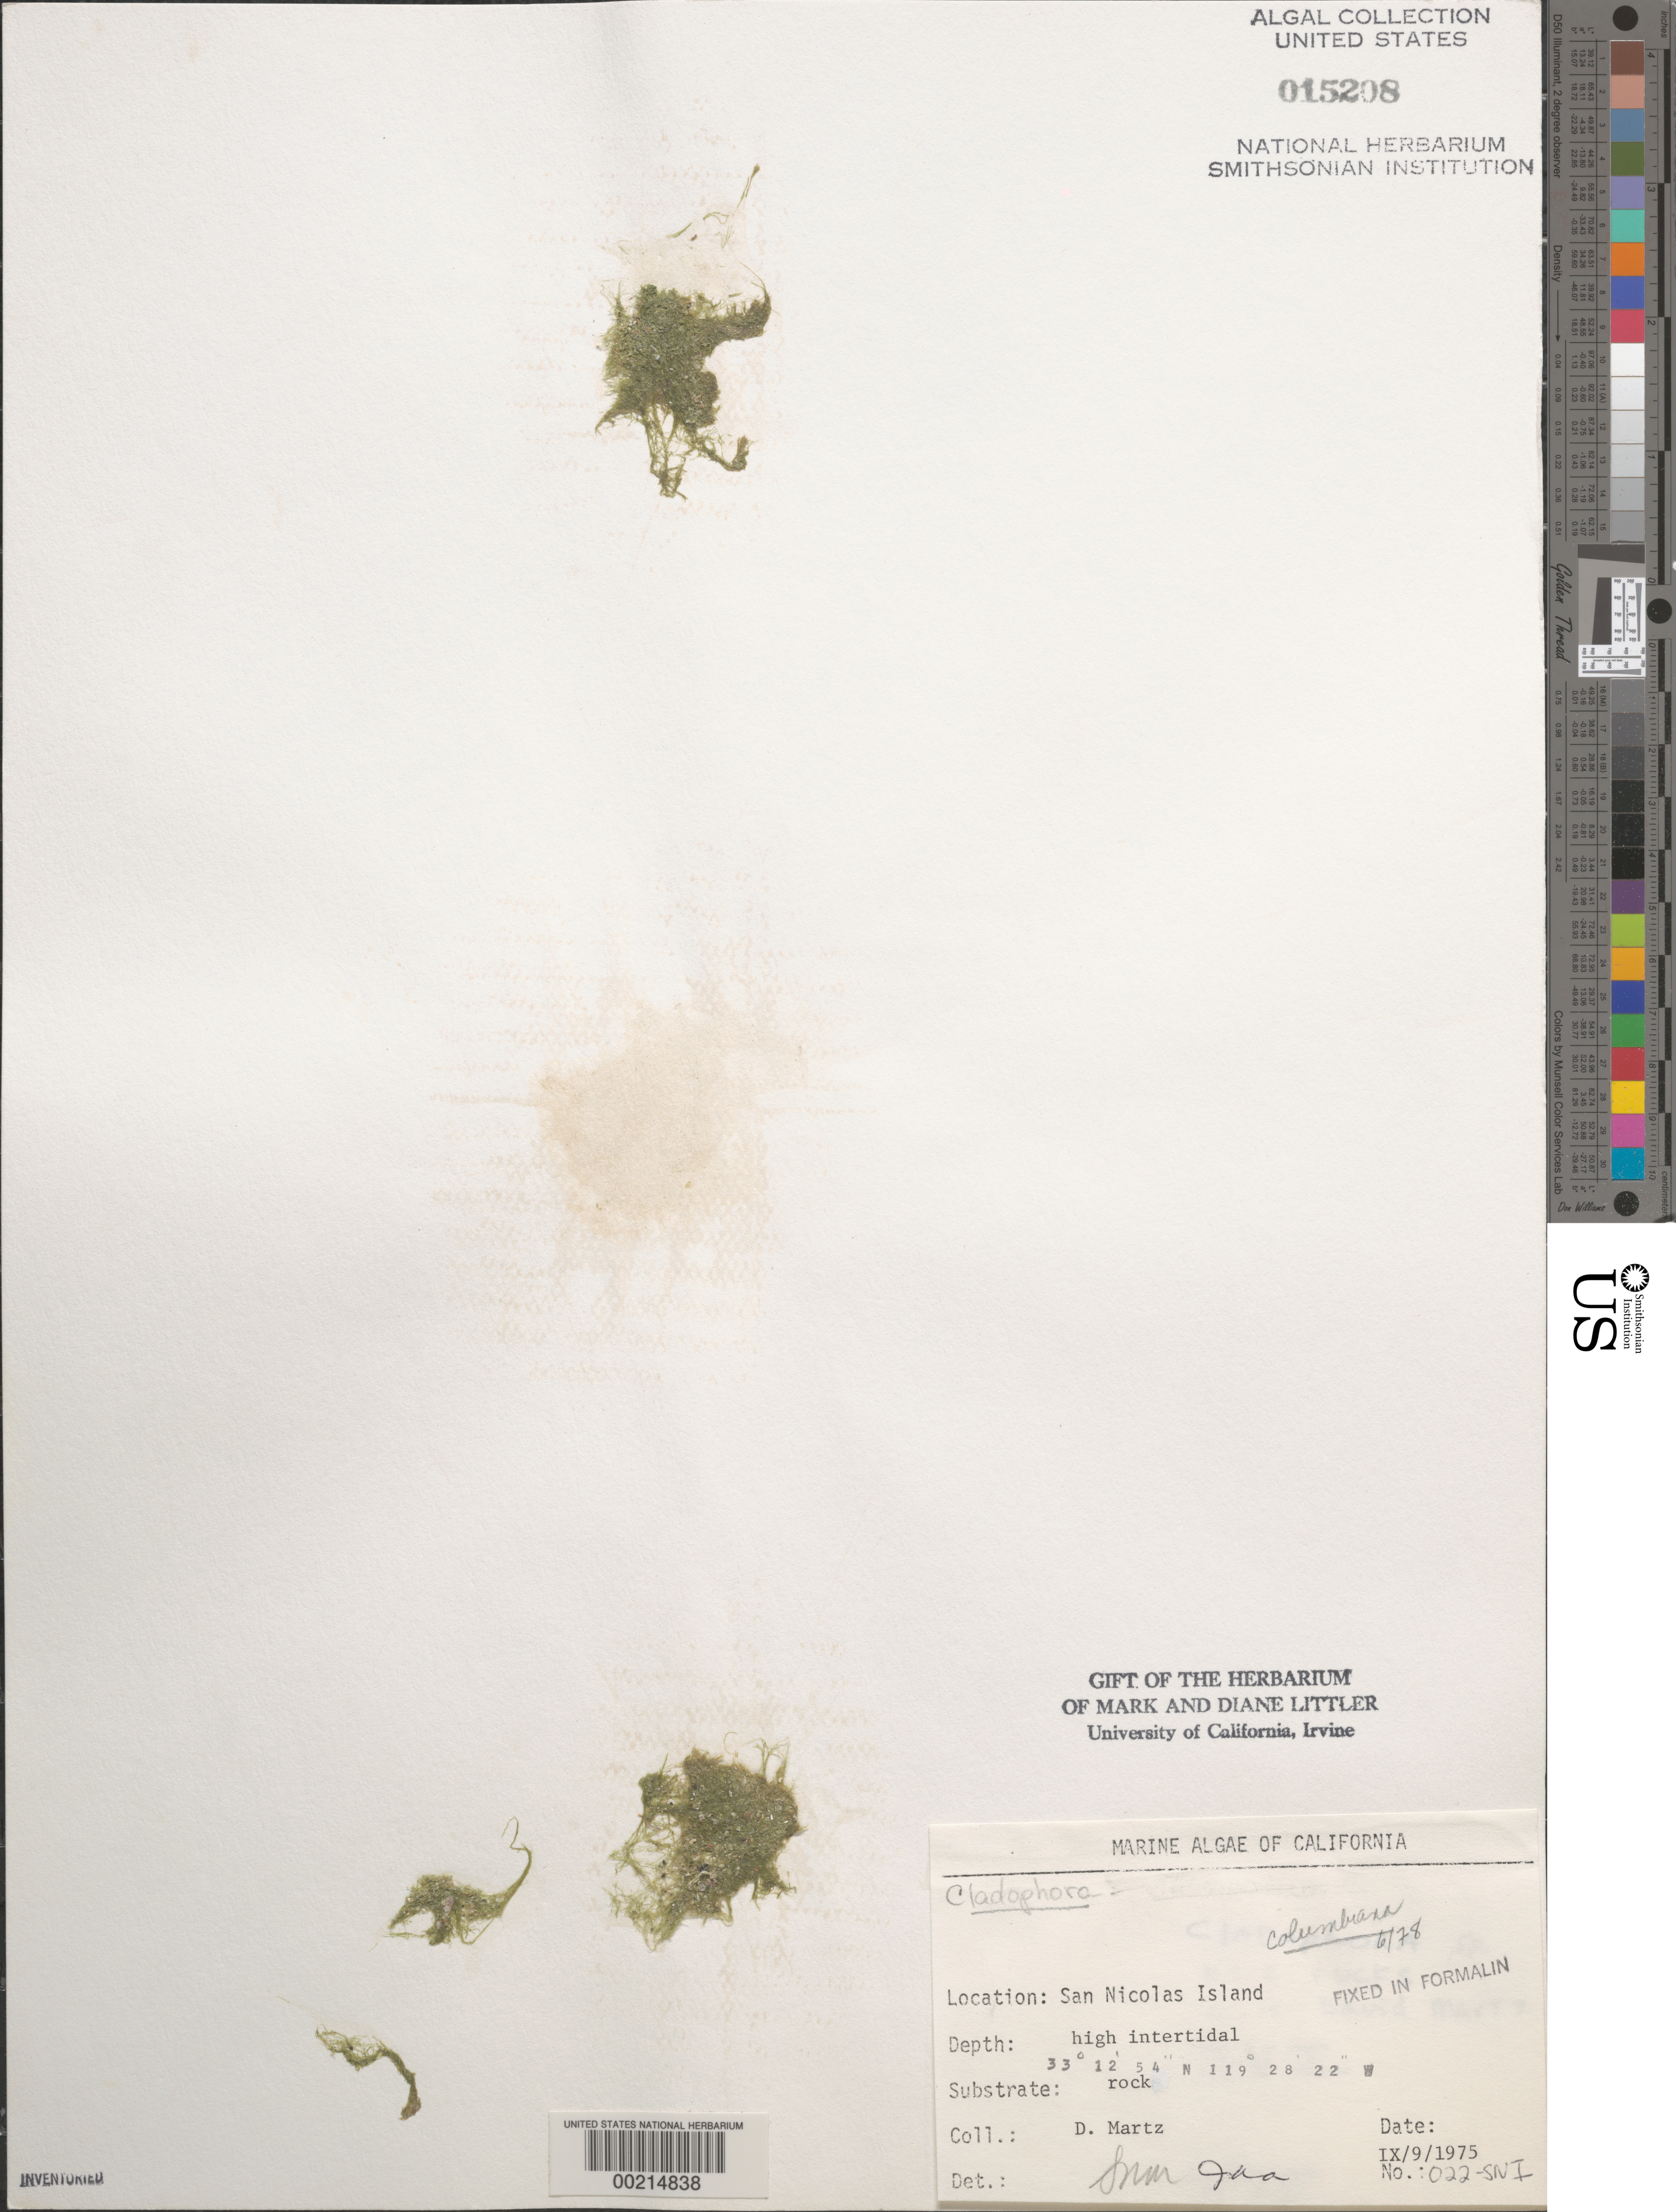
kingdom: Plantae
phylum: Chlorophyta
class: Ulvophyceae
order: Cladophorales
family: Cladophoraceae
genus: Cladophora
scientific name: Cladophora columbiana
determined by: Murray, S. N.; Abbott, I. A.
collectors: D. Martz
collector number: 022-SNI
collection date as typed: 09 Sep 1975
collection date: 1975-09-09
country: United States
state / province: California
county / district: Ventura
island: San Nicolas Island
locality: Dutch Harbor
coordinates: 33 12'54"N, 119 28'22"W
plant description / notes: BLM-SOCALBIGHT Rocky Intertidal Survey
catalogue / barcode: US 15208